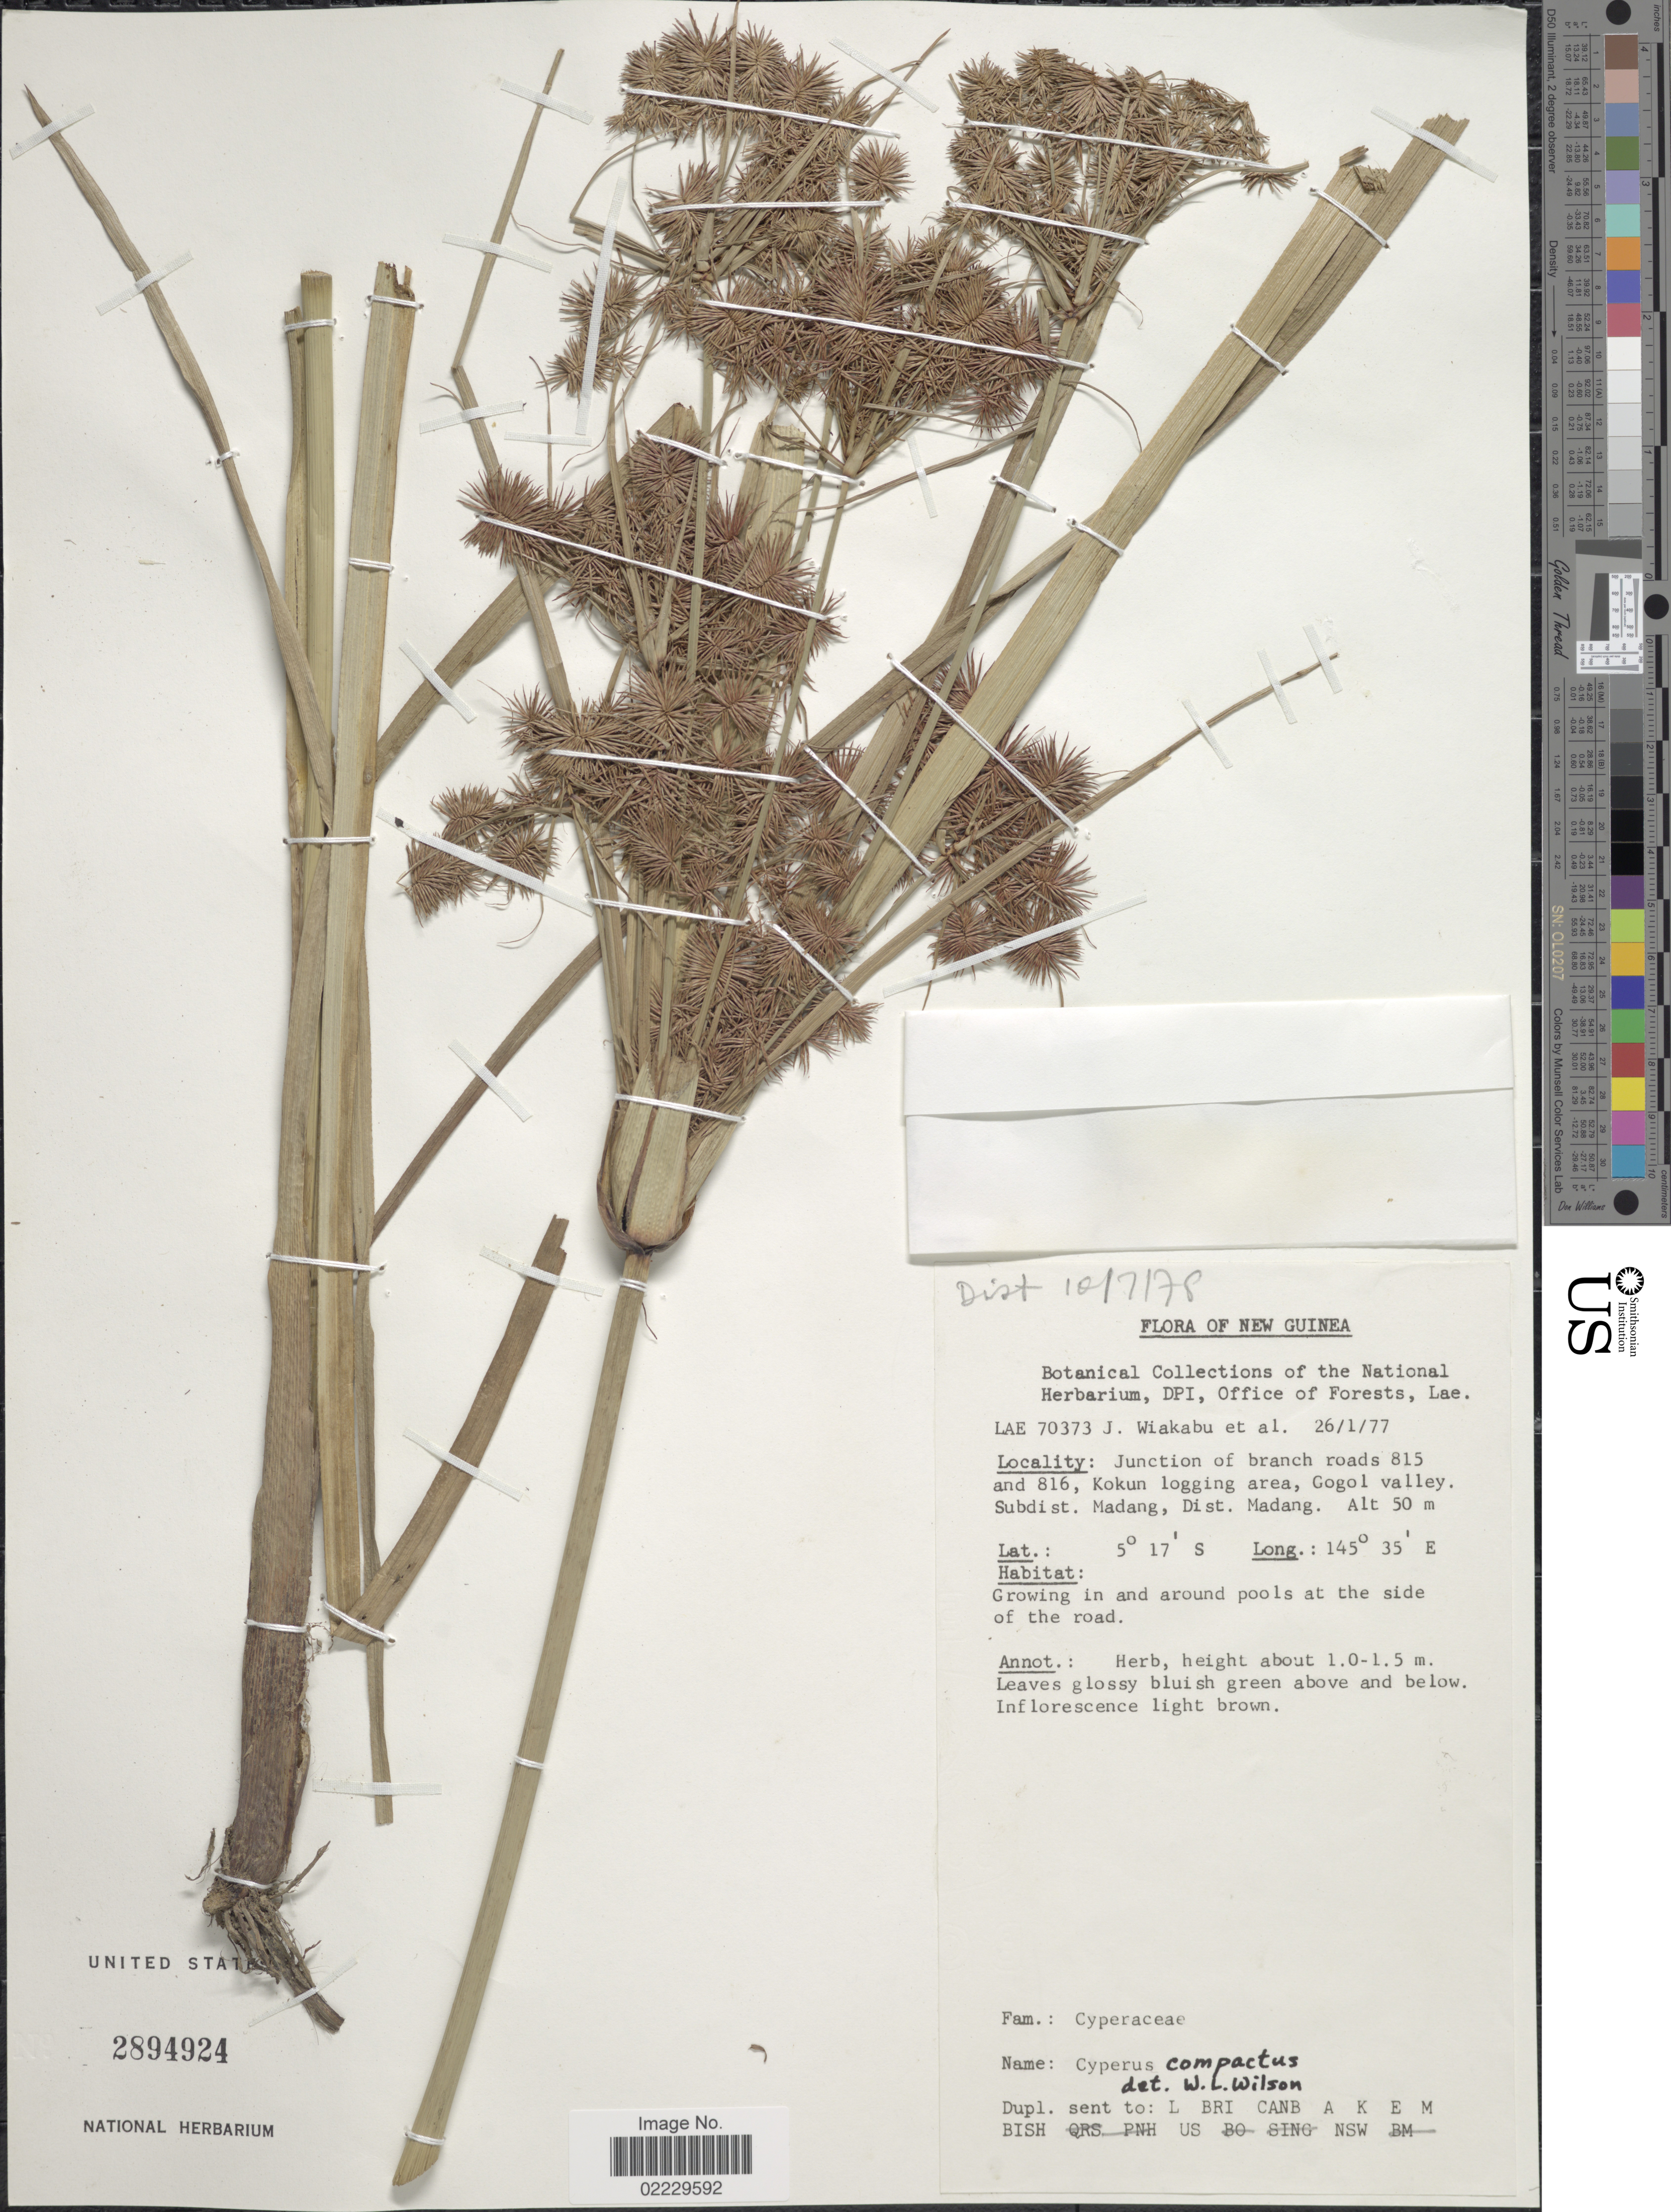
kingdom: Plantae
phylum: Tracheophyta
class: Liliopsida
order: Poales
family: Cyperaceae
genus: Cyperus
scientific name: Cyperus compactus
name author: Retz.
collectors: J. Wiakabu & et al.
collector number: LAE70373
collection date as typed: Transcribed d/m/y: 26/1/77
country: Papua New Guinea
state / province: Madang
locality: Junction of branch roads 815 and 816, Kokun logging area, Gogol valley. Subdist. Madang, Dist. Madang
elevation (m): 50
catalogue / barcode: US 2894924